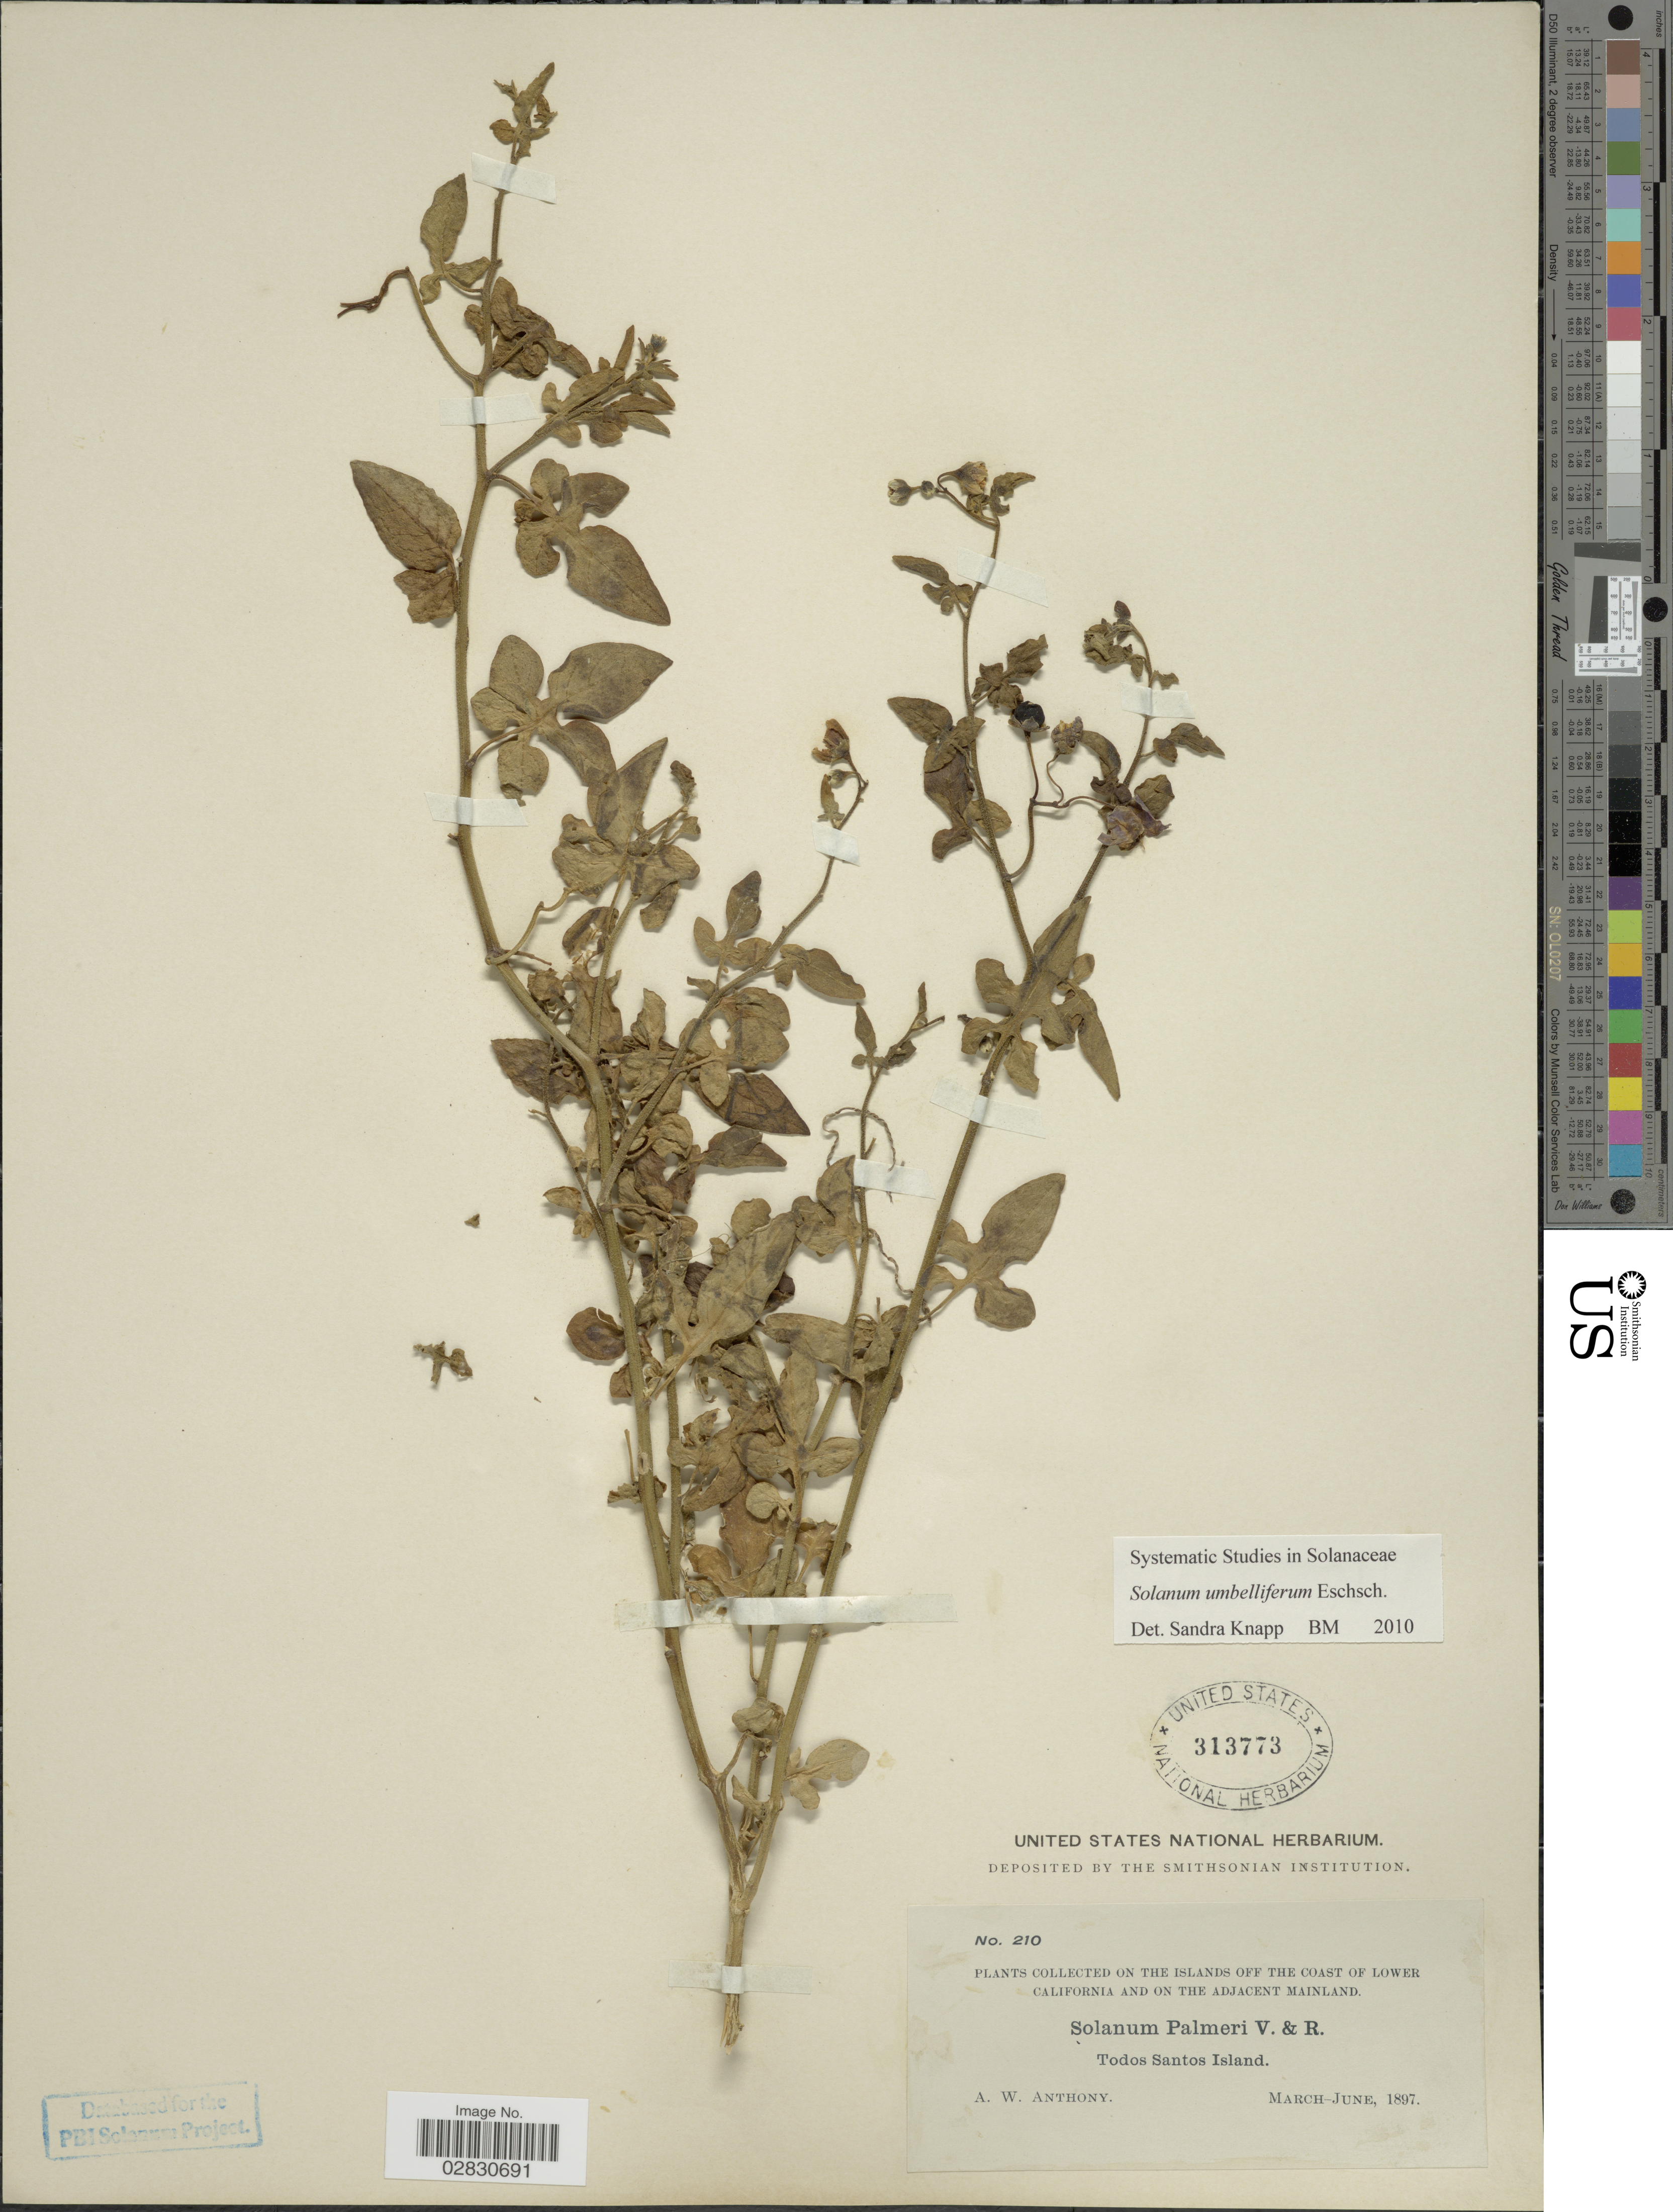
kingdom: Plantae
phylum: Tracheophyta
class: Magnoliopsida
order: Solanales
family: Solanaceae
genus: Solanum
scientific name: Solanum umbelliferum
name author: Eschsch.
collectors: A. W. Anthony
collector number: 210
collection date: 1897-03/1897-06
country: Mexico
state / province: Baja California Sur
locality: On The Islands off the Coast of Lower California and on the Adjacent Mainland, Todos Santos Island.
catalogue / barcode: US 313773